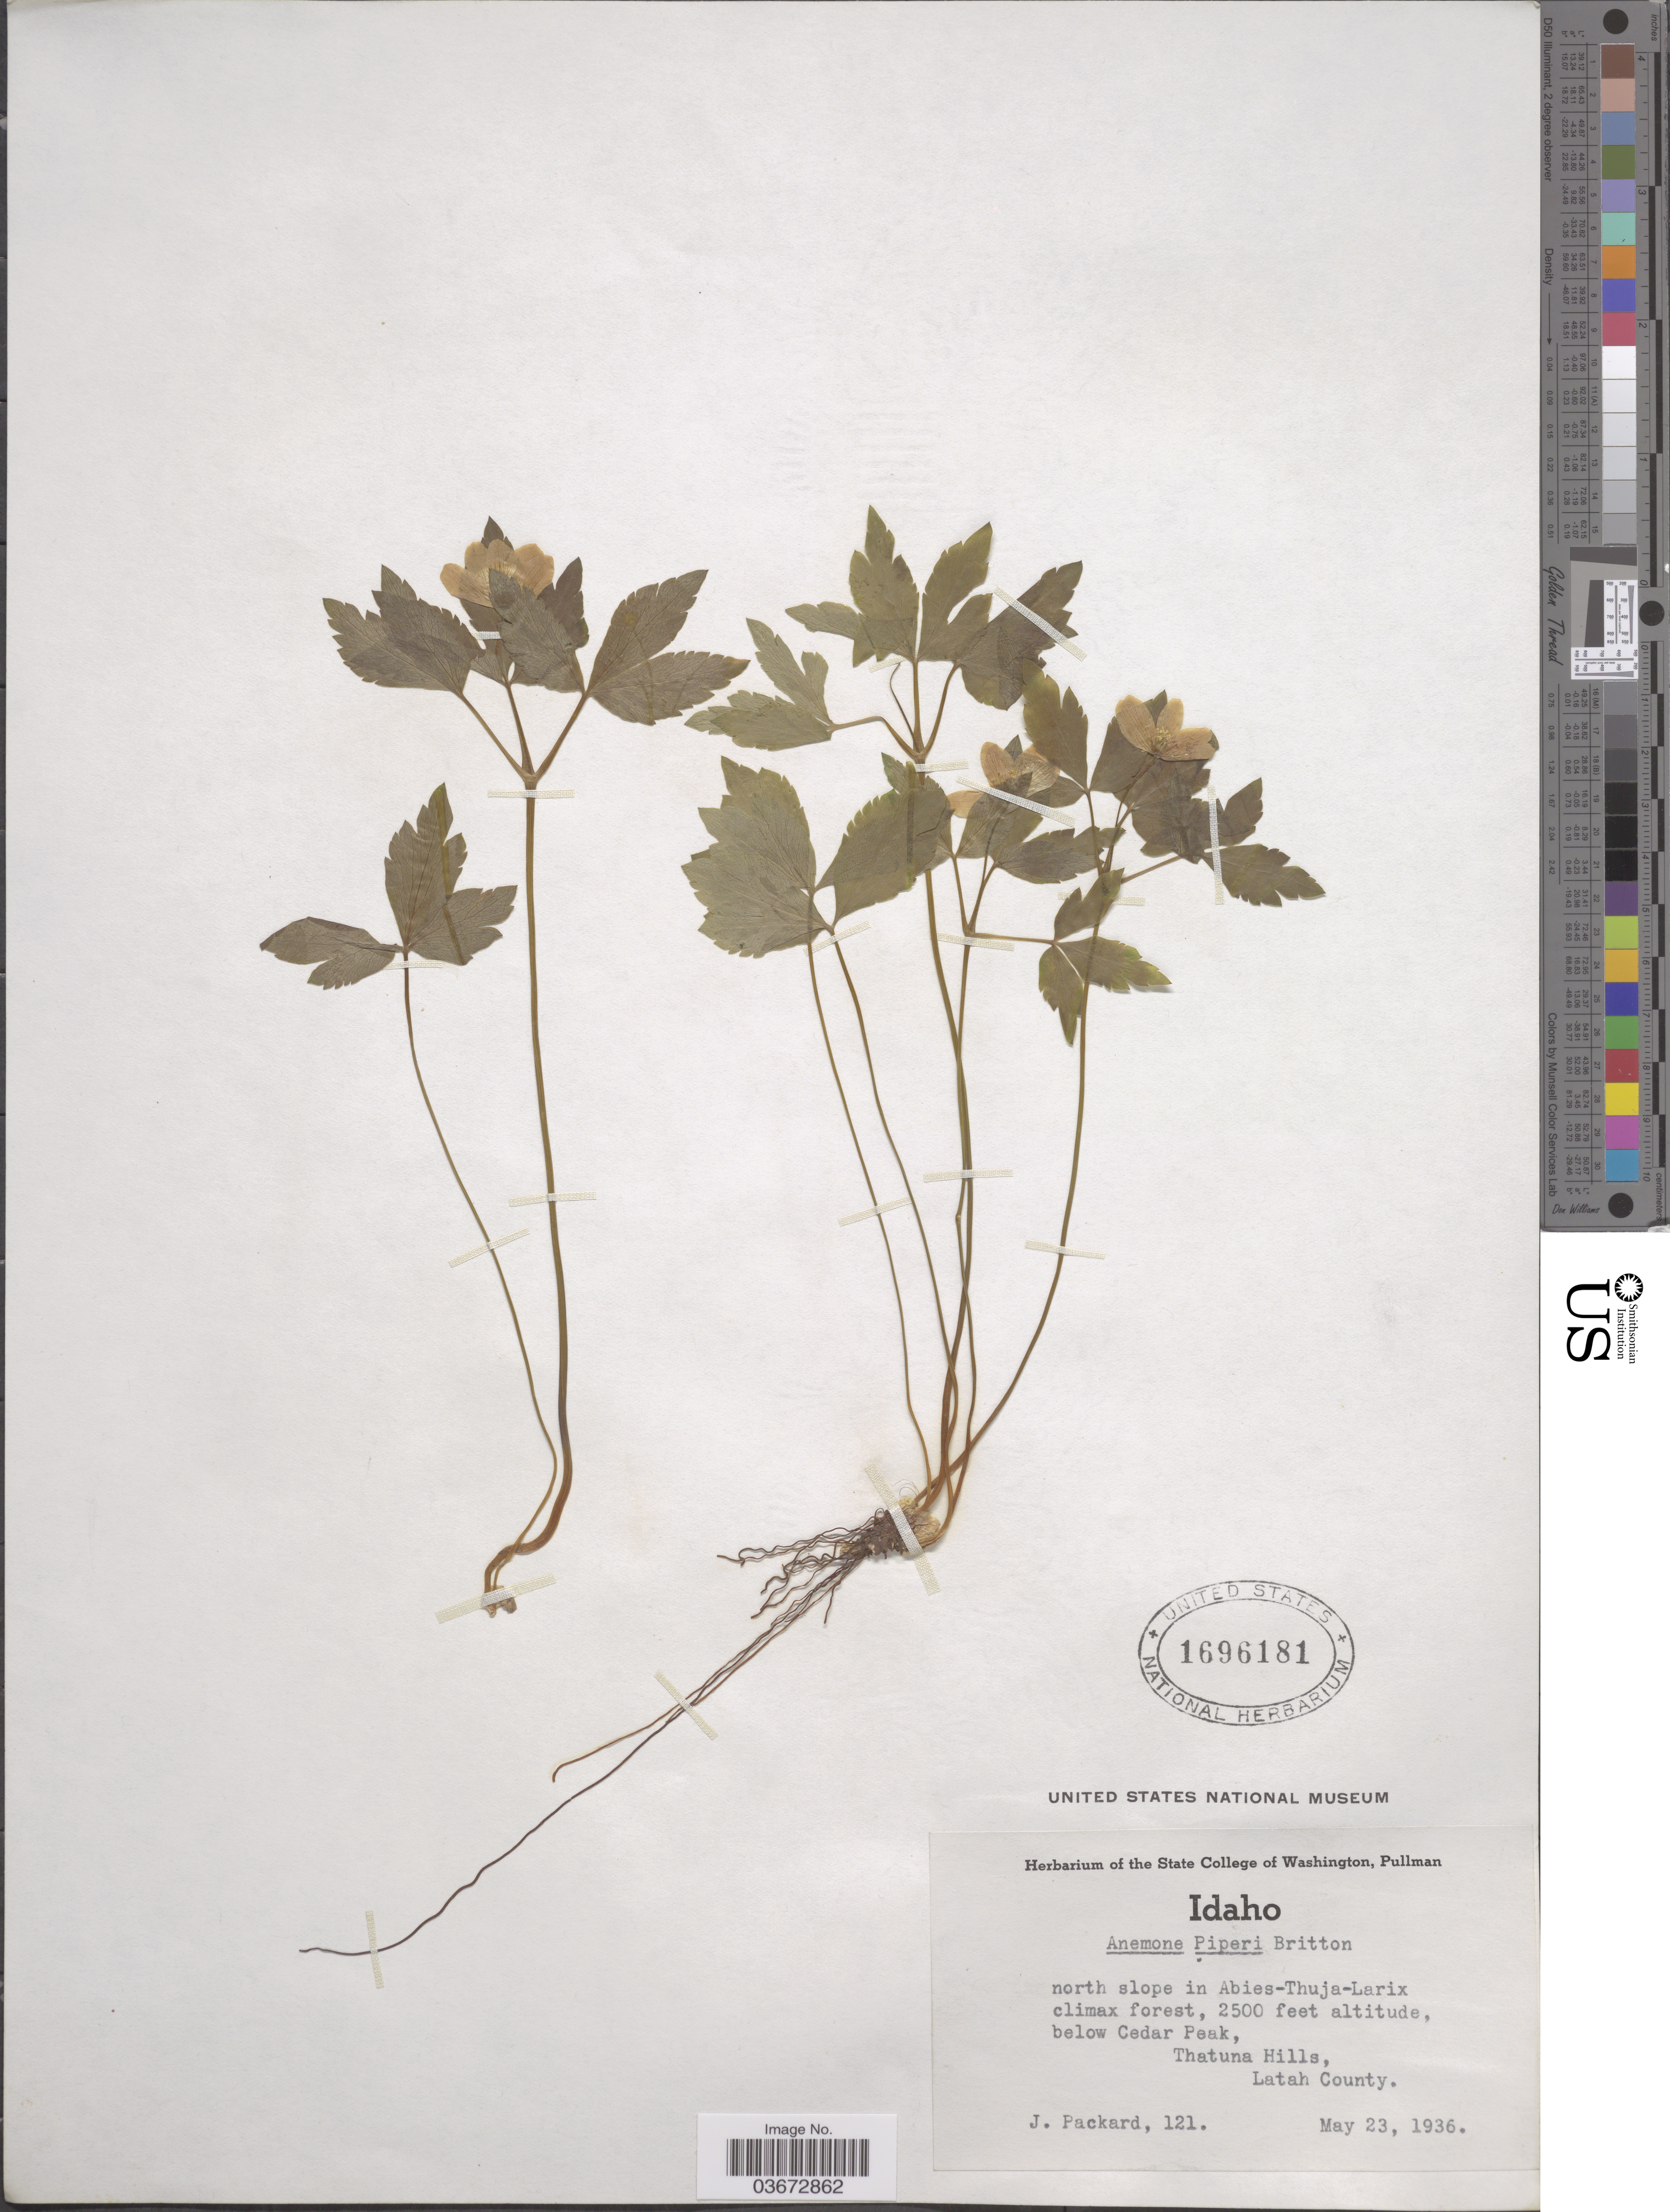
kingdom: Plantae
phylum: Tracheophyta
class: Magnoliopsida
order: Ranunculales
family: Ranunculaceae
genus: Anemone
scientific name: Anemone quinquefolia var. oregana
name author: (A. Gray) B.L. Rob.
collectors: J. Packard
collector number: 121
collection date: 1936-05-23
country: United States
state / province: Idaho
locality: North slope in Abies-Thuja-Larix climax forest, below Cedar Peak, Thatuna Hills, Latah County.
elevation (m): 762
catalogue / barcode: US 1696181